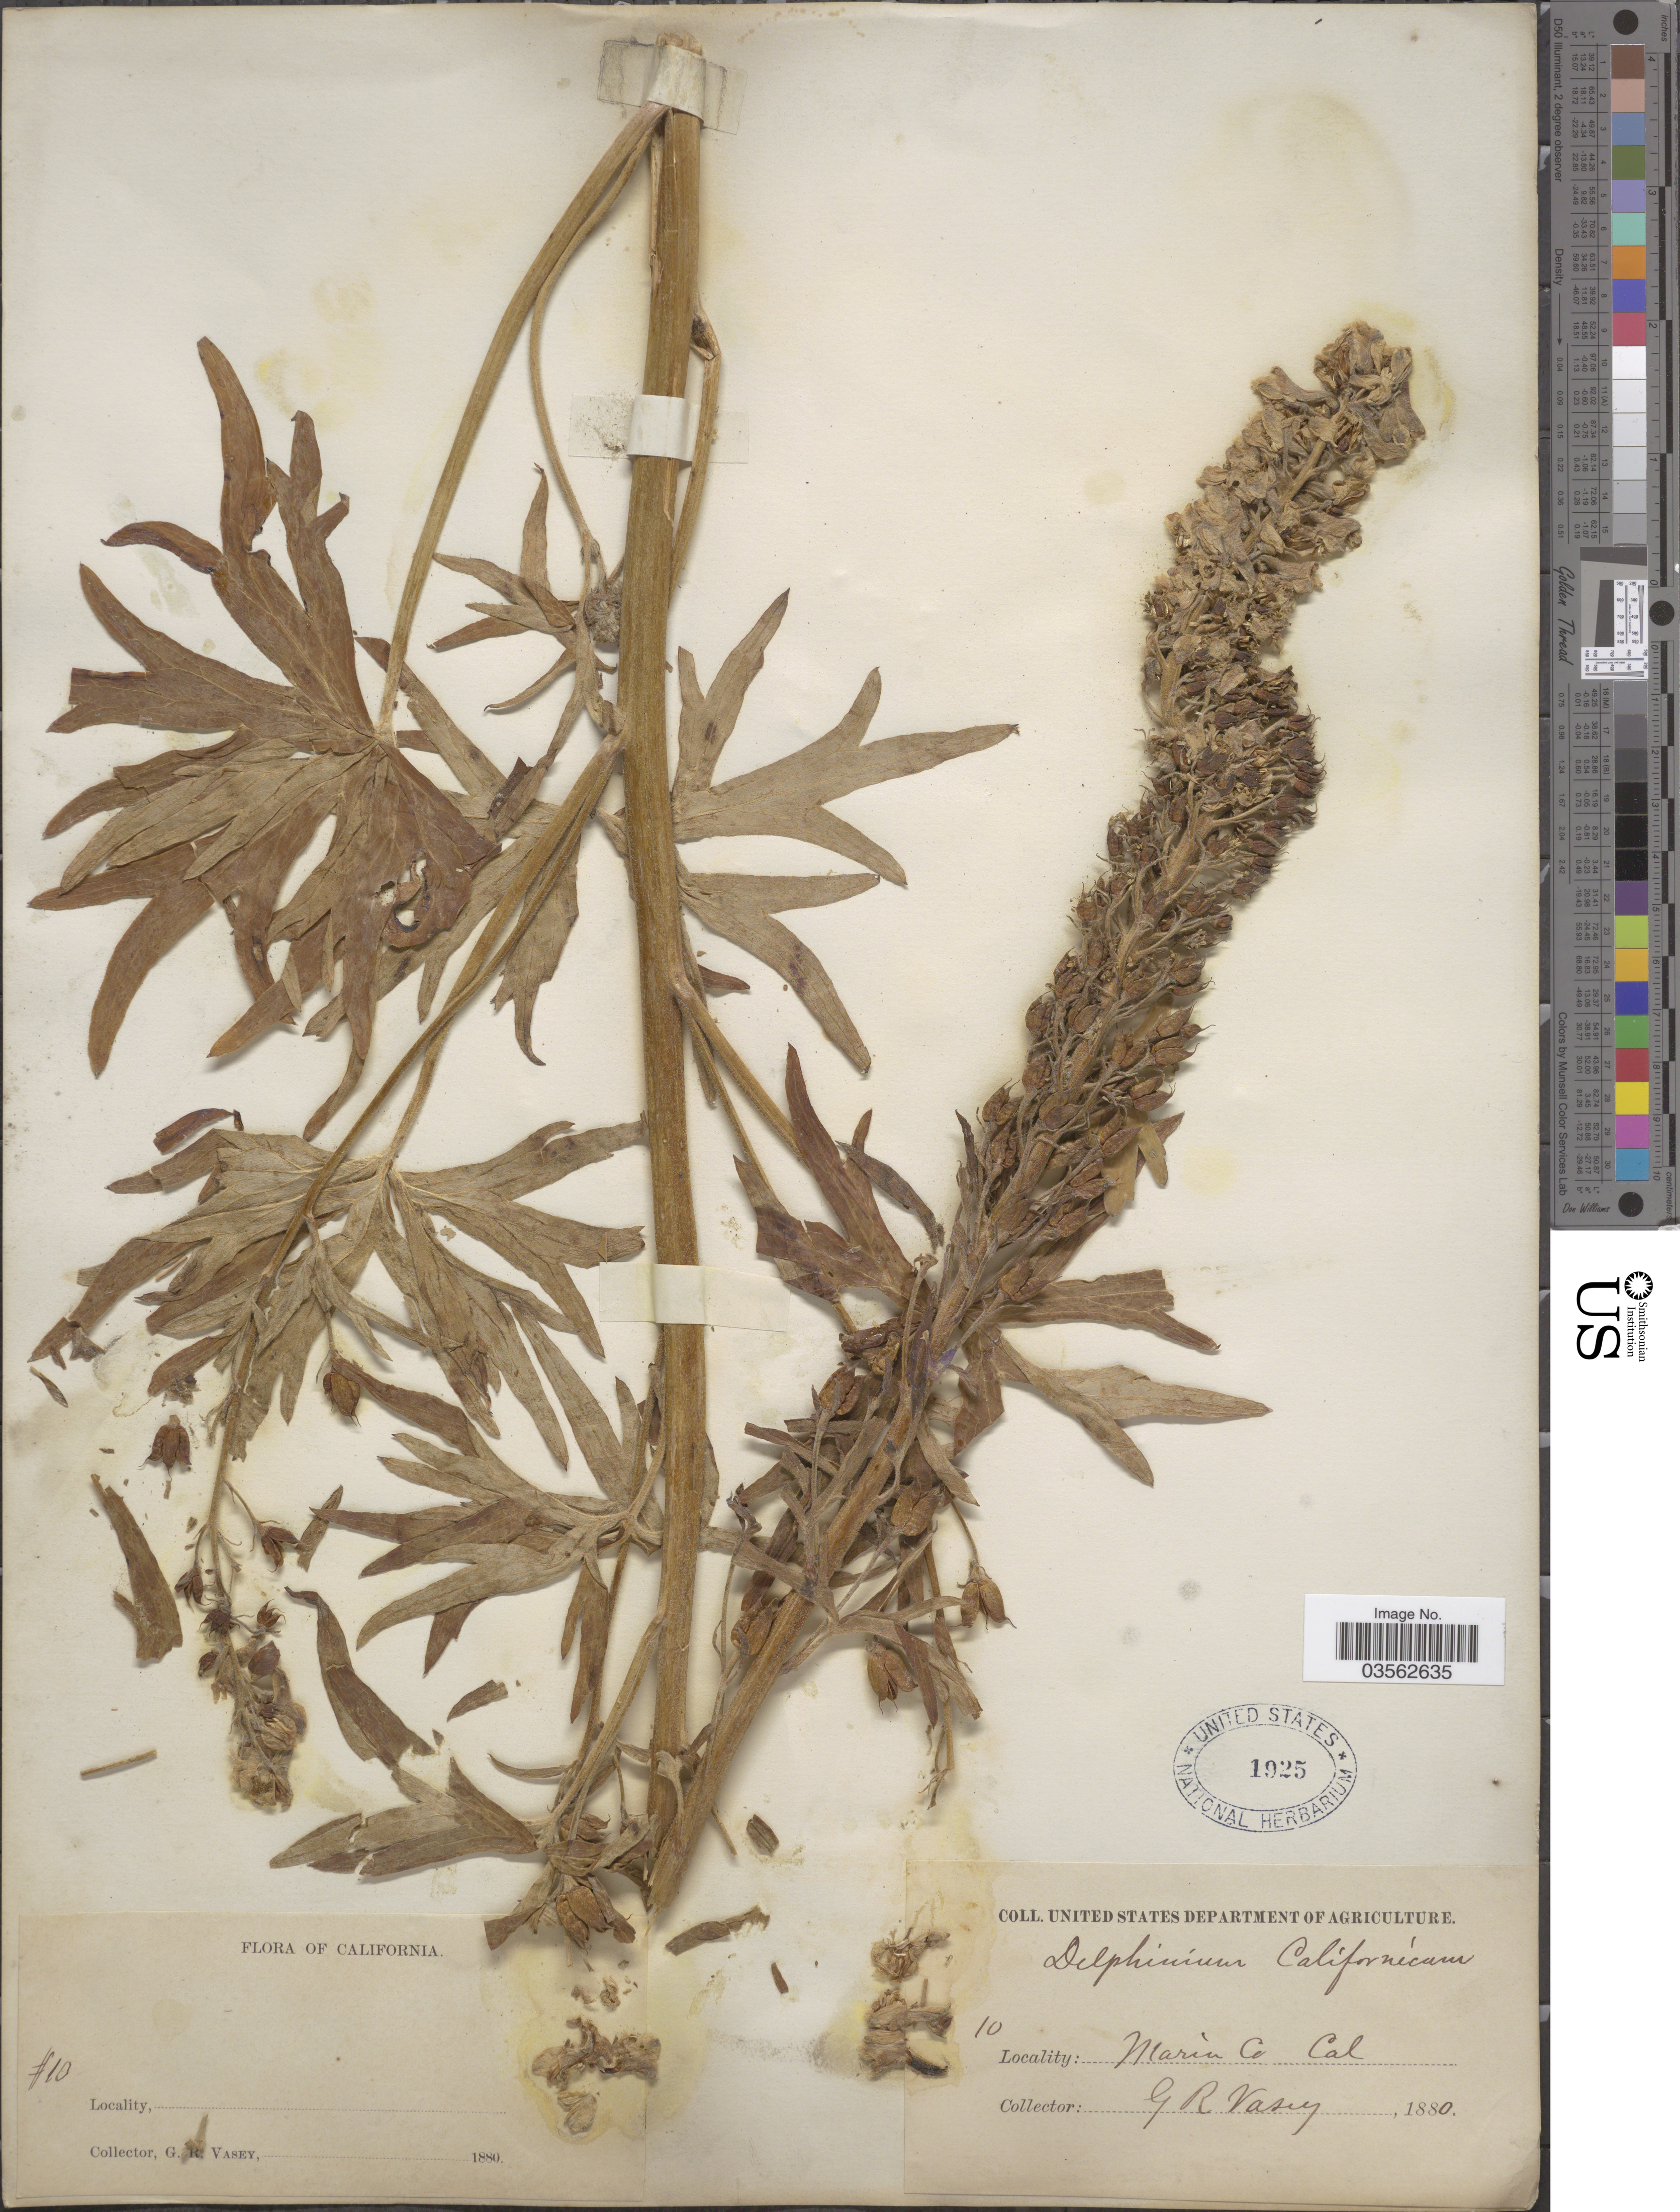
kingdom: Plantae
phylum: Tracheophyta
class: Magnoliopsida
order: Ranunculales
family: Ranunculaceae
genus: Delphinium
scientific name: Delphinium californicum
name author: Torr. & A. Gray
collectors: G. R. Vasey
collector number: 10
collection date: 1880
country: United States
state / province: California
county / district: Marin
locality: Marin Co.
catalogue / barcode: US 1925